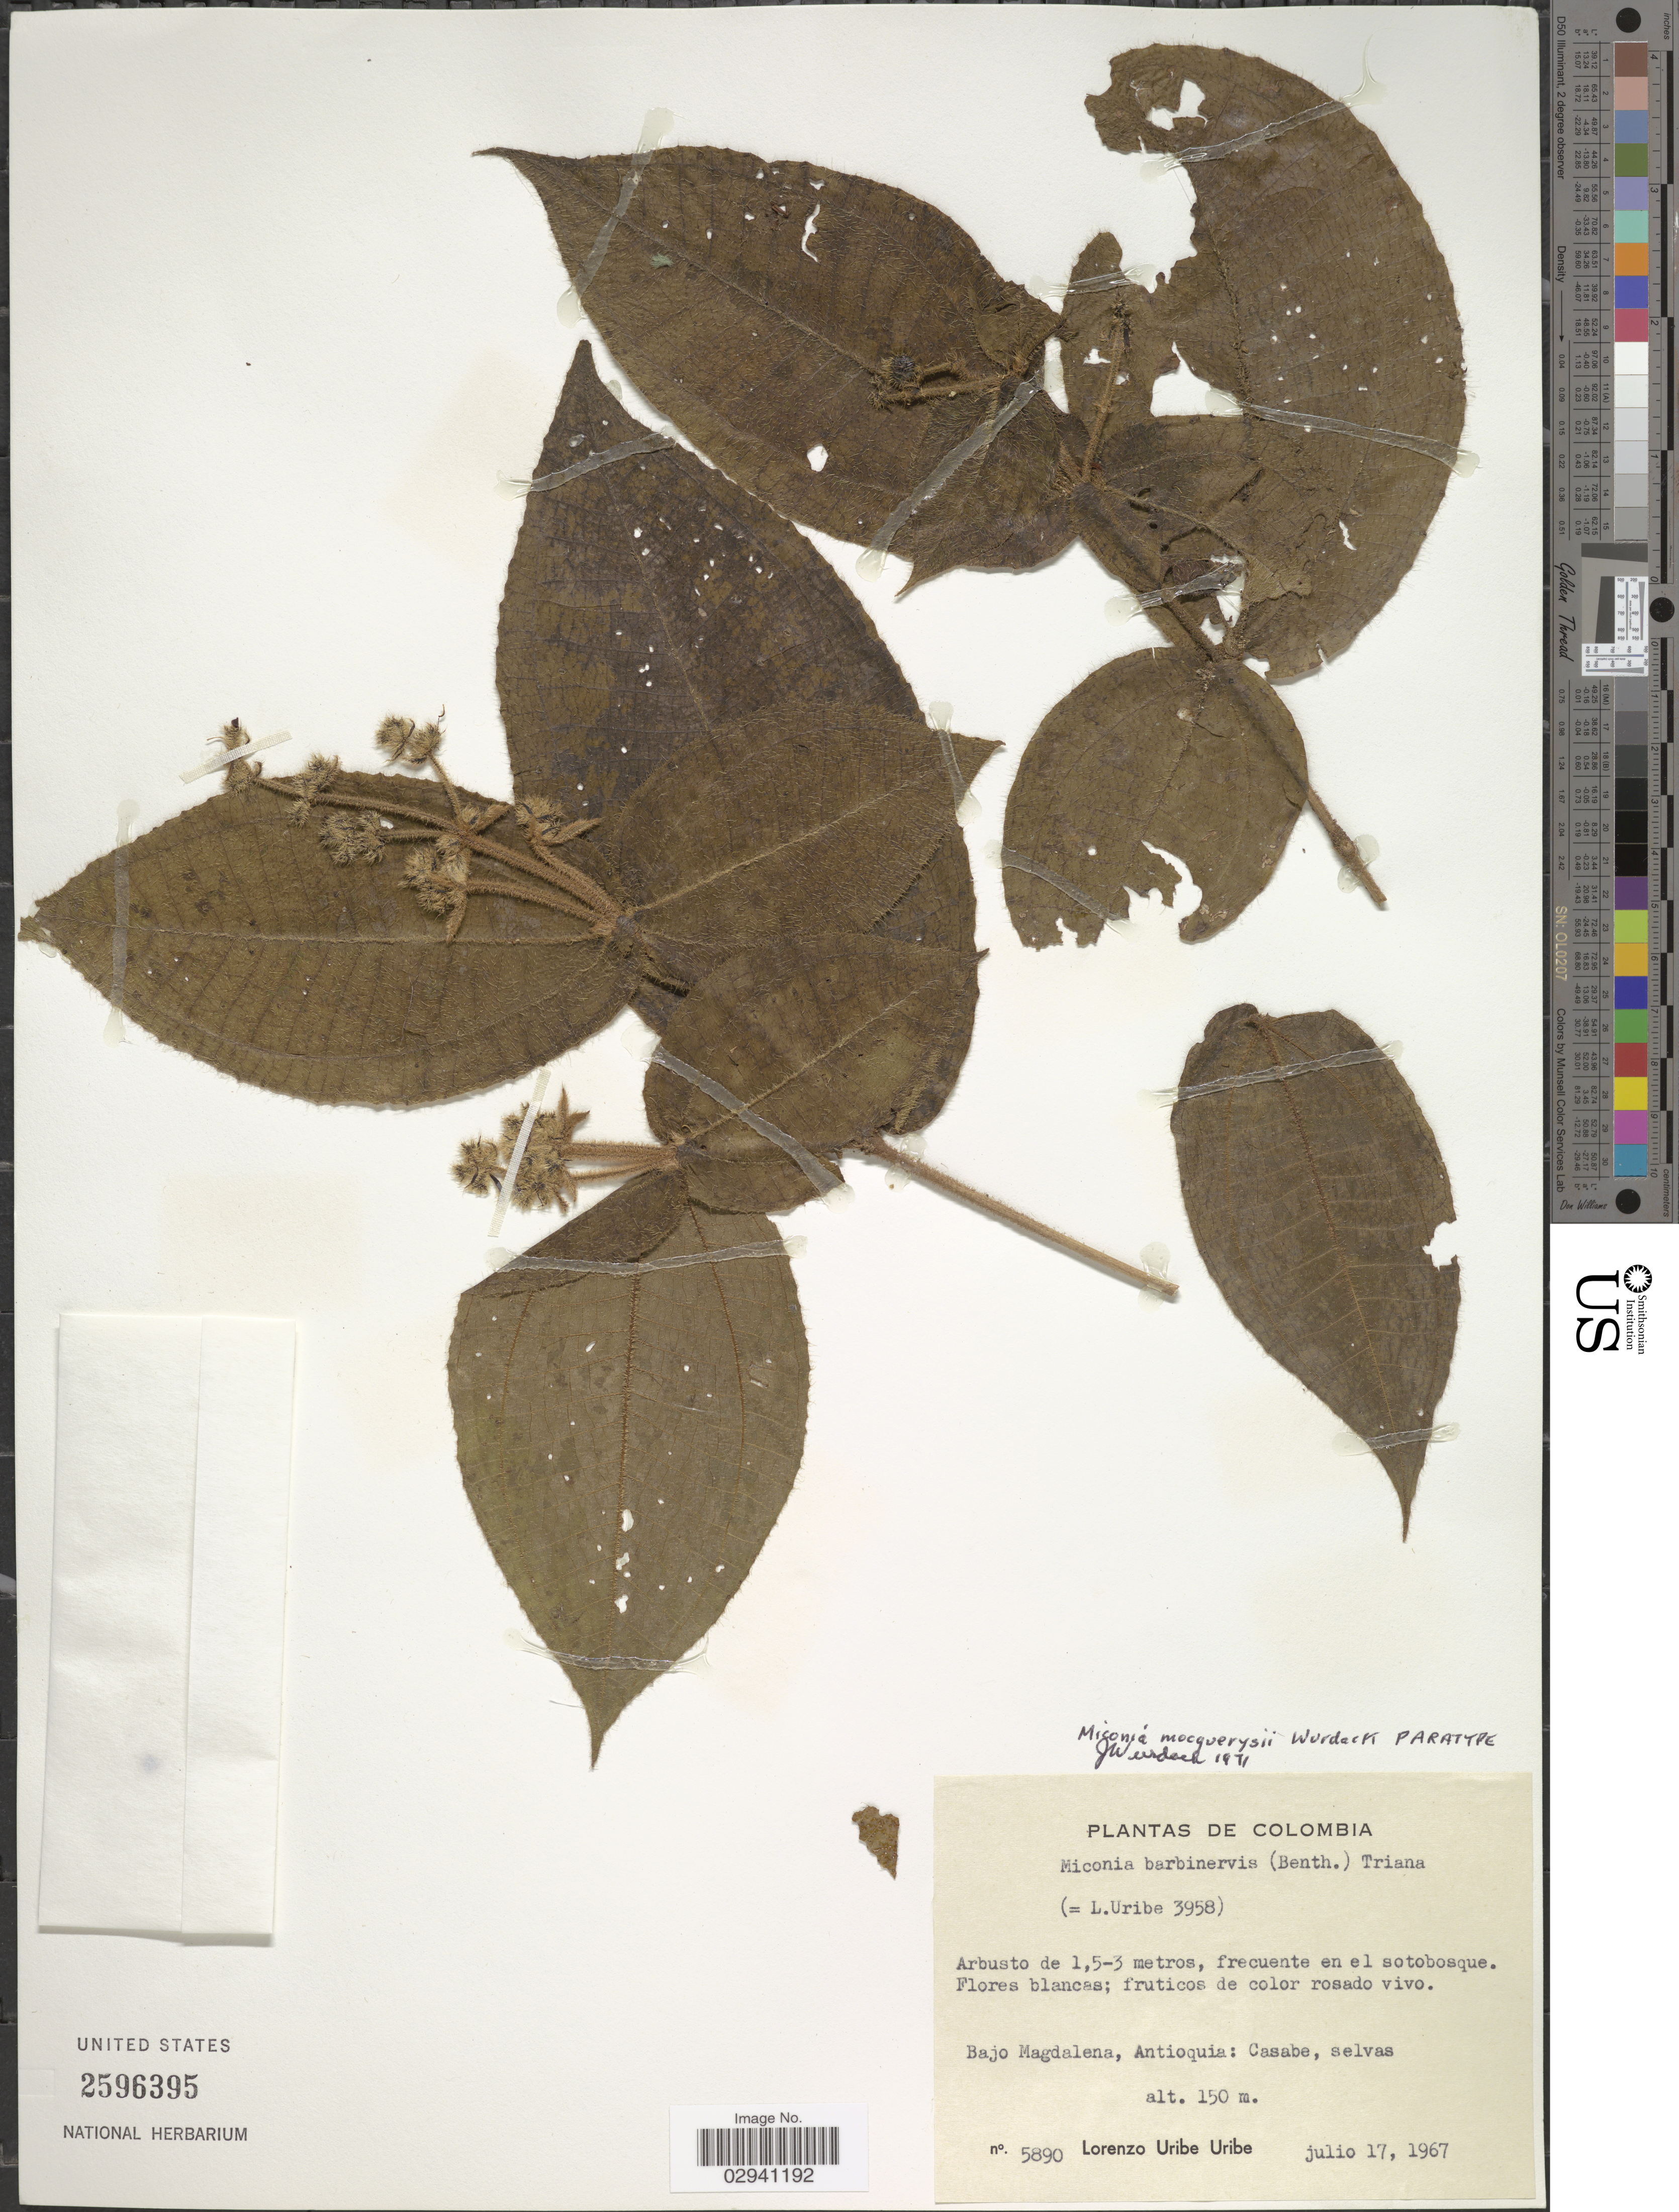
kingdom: Plantae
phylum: Tracheophyta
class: Magnoliopsida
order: Myrtales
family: Melastomataceae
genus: Miconia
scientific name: Miconia mocquerysii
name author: Wurdack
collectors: L. Uribe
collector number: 5890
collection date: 1967-07-17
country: Colombia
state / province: Antioquia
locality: Bajo Magdalena, Antioquia: Casabe, selvas.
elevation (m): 150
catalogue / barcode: US 2596395